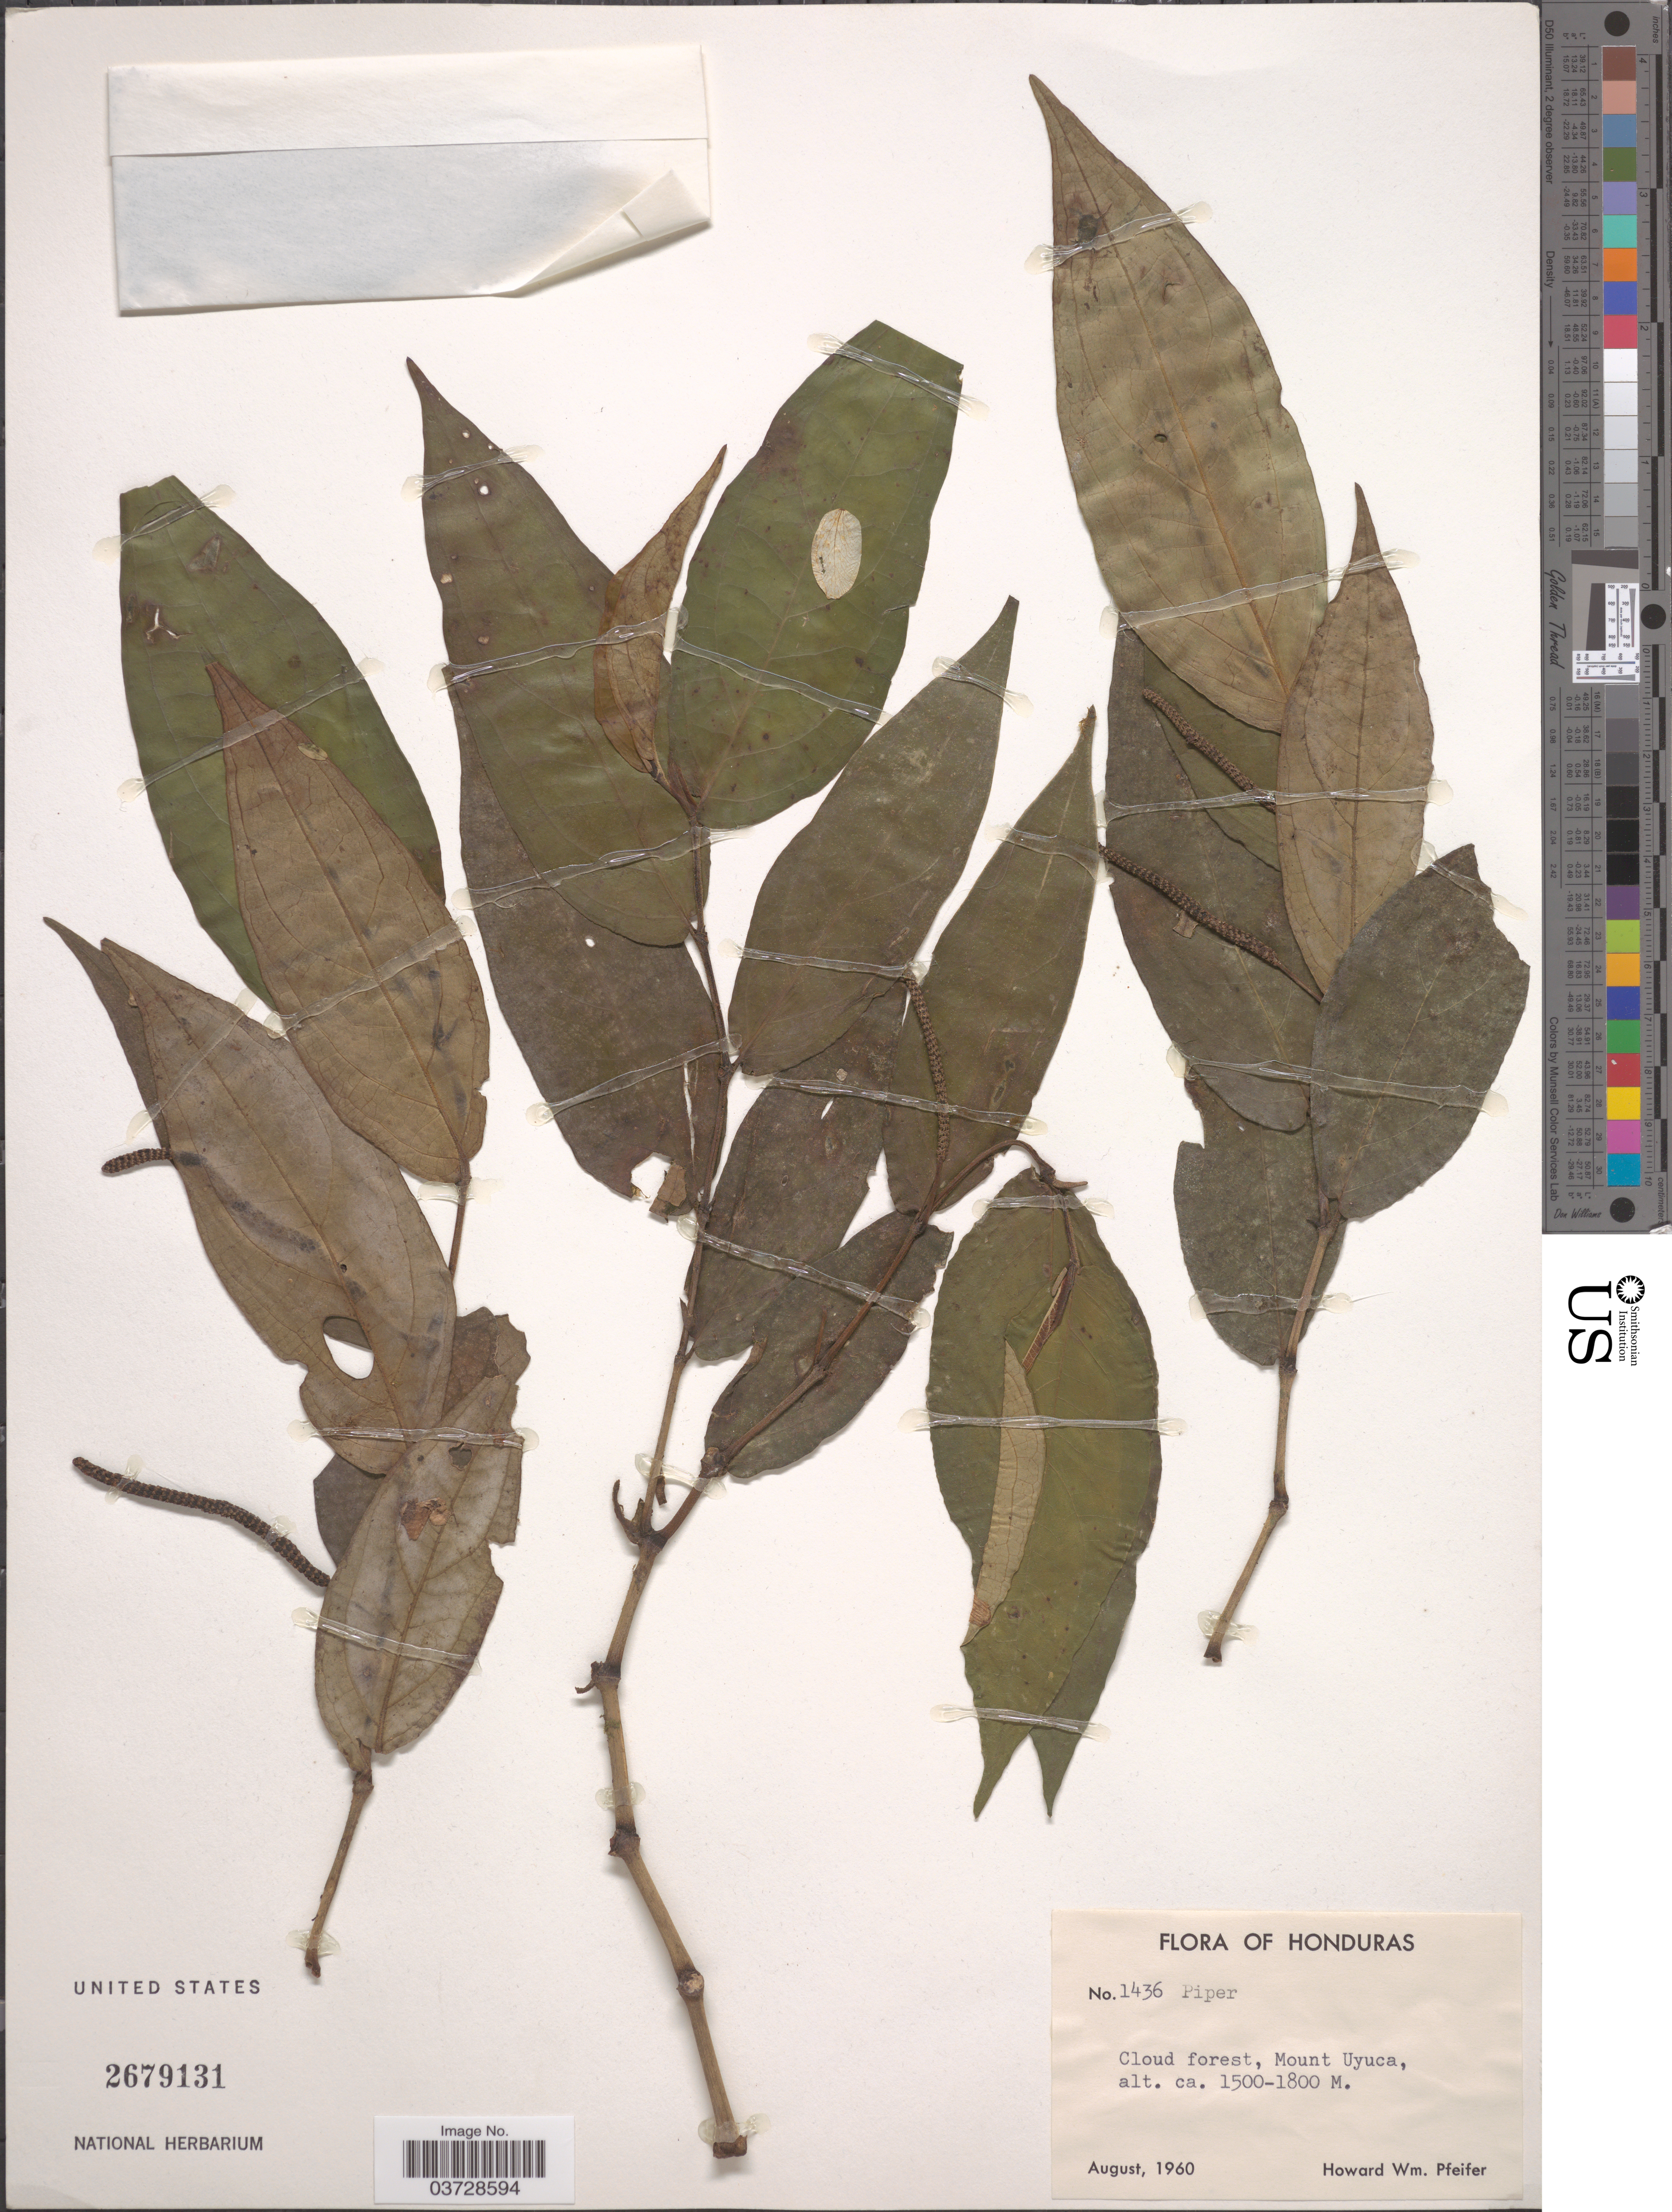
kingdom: Plantae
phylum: Tracheophyta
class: Magnoliopsida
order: Piperales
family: Piperaceae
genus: Piper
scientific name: Piper sp.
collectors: H. W. Pfeifer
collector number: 1436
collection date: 1960-08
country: Honduras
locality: Cloud forest, Mount Uyuca.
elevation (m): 1500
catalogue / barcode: US 2679131